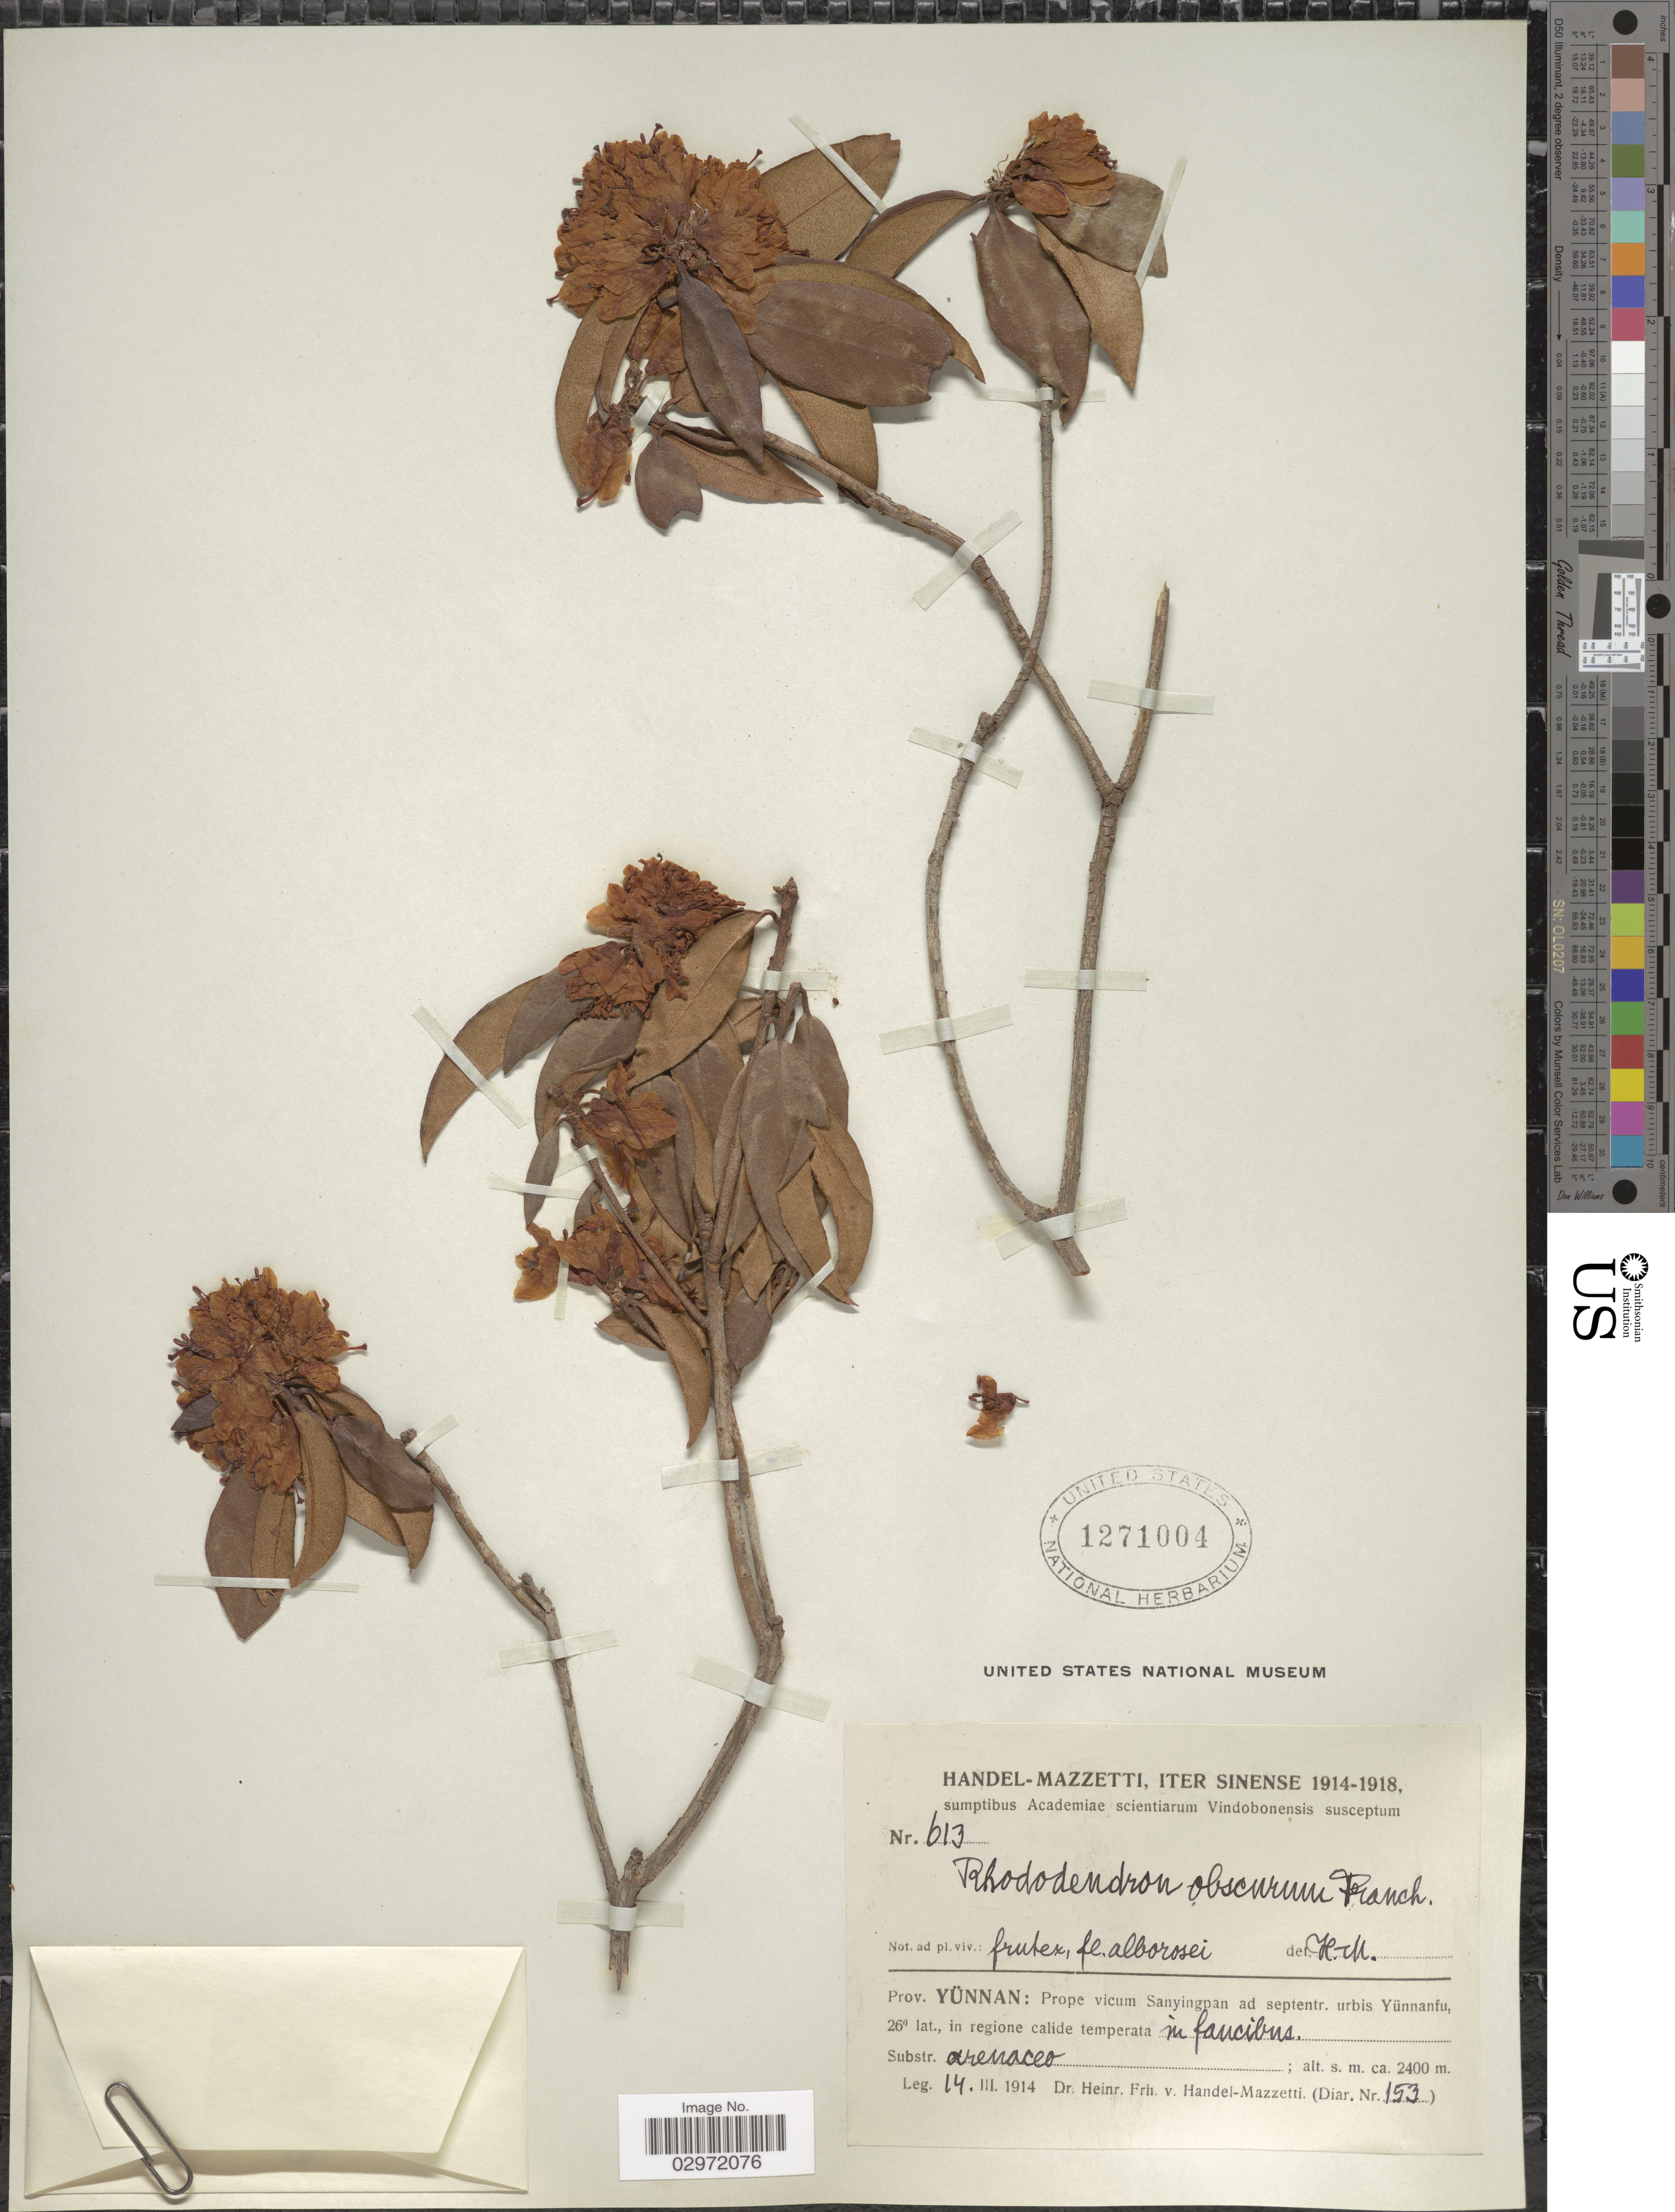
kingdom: Plantae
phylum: Tracheophyta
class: Magnoliopsida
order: Ericales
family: Ericaceae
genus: Rhododendron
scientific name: Rhododendron obscurum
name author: Franch. & Balf. f.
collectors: H. Handel-Mazzetti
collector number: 613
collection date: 1914-03-14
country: China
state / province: Yunnan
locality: Prope vicum Sanyingpan ad septentr. urbis Yünnanfu, in regione calide temperata in faucibus.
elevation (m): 2400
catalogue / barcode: US 1271004